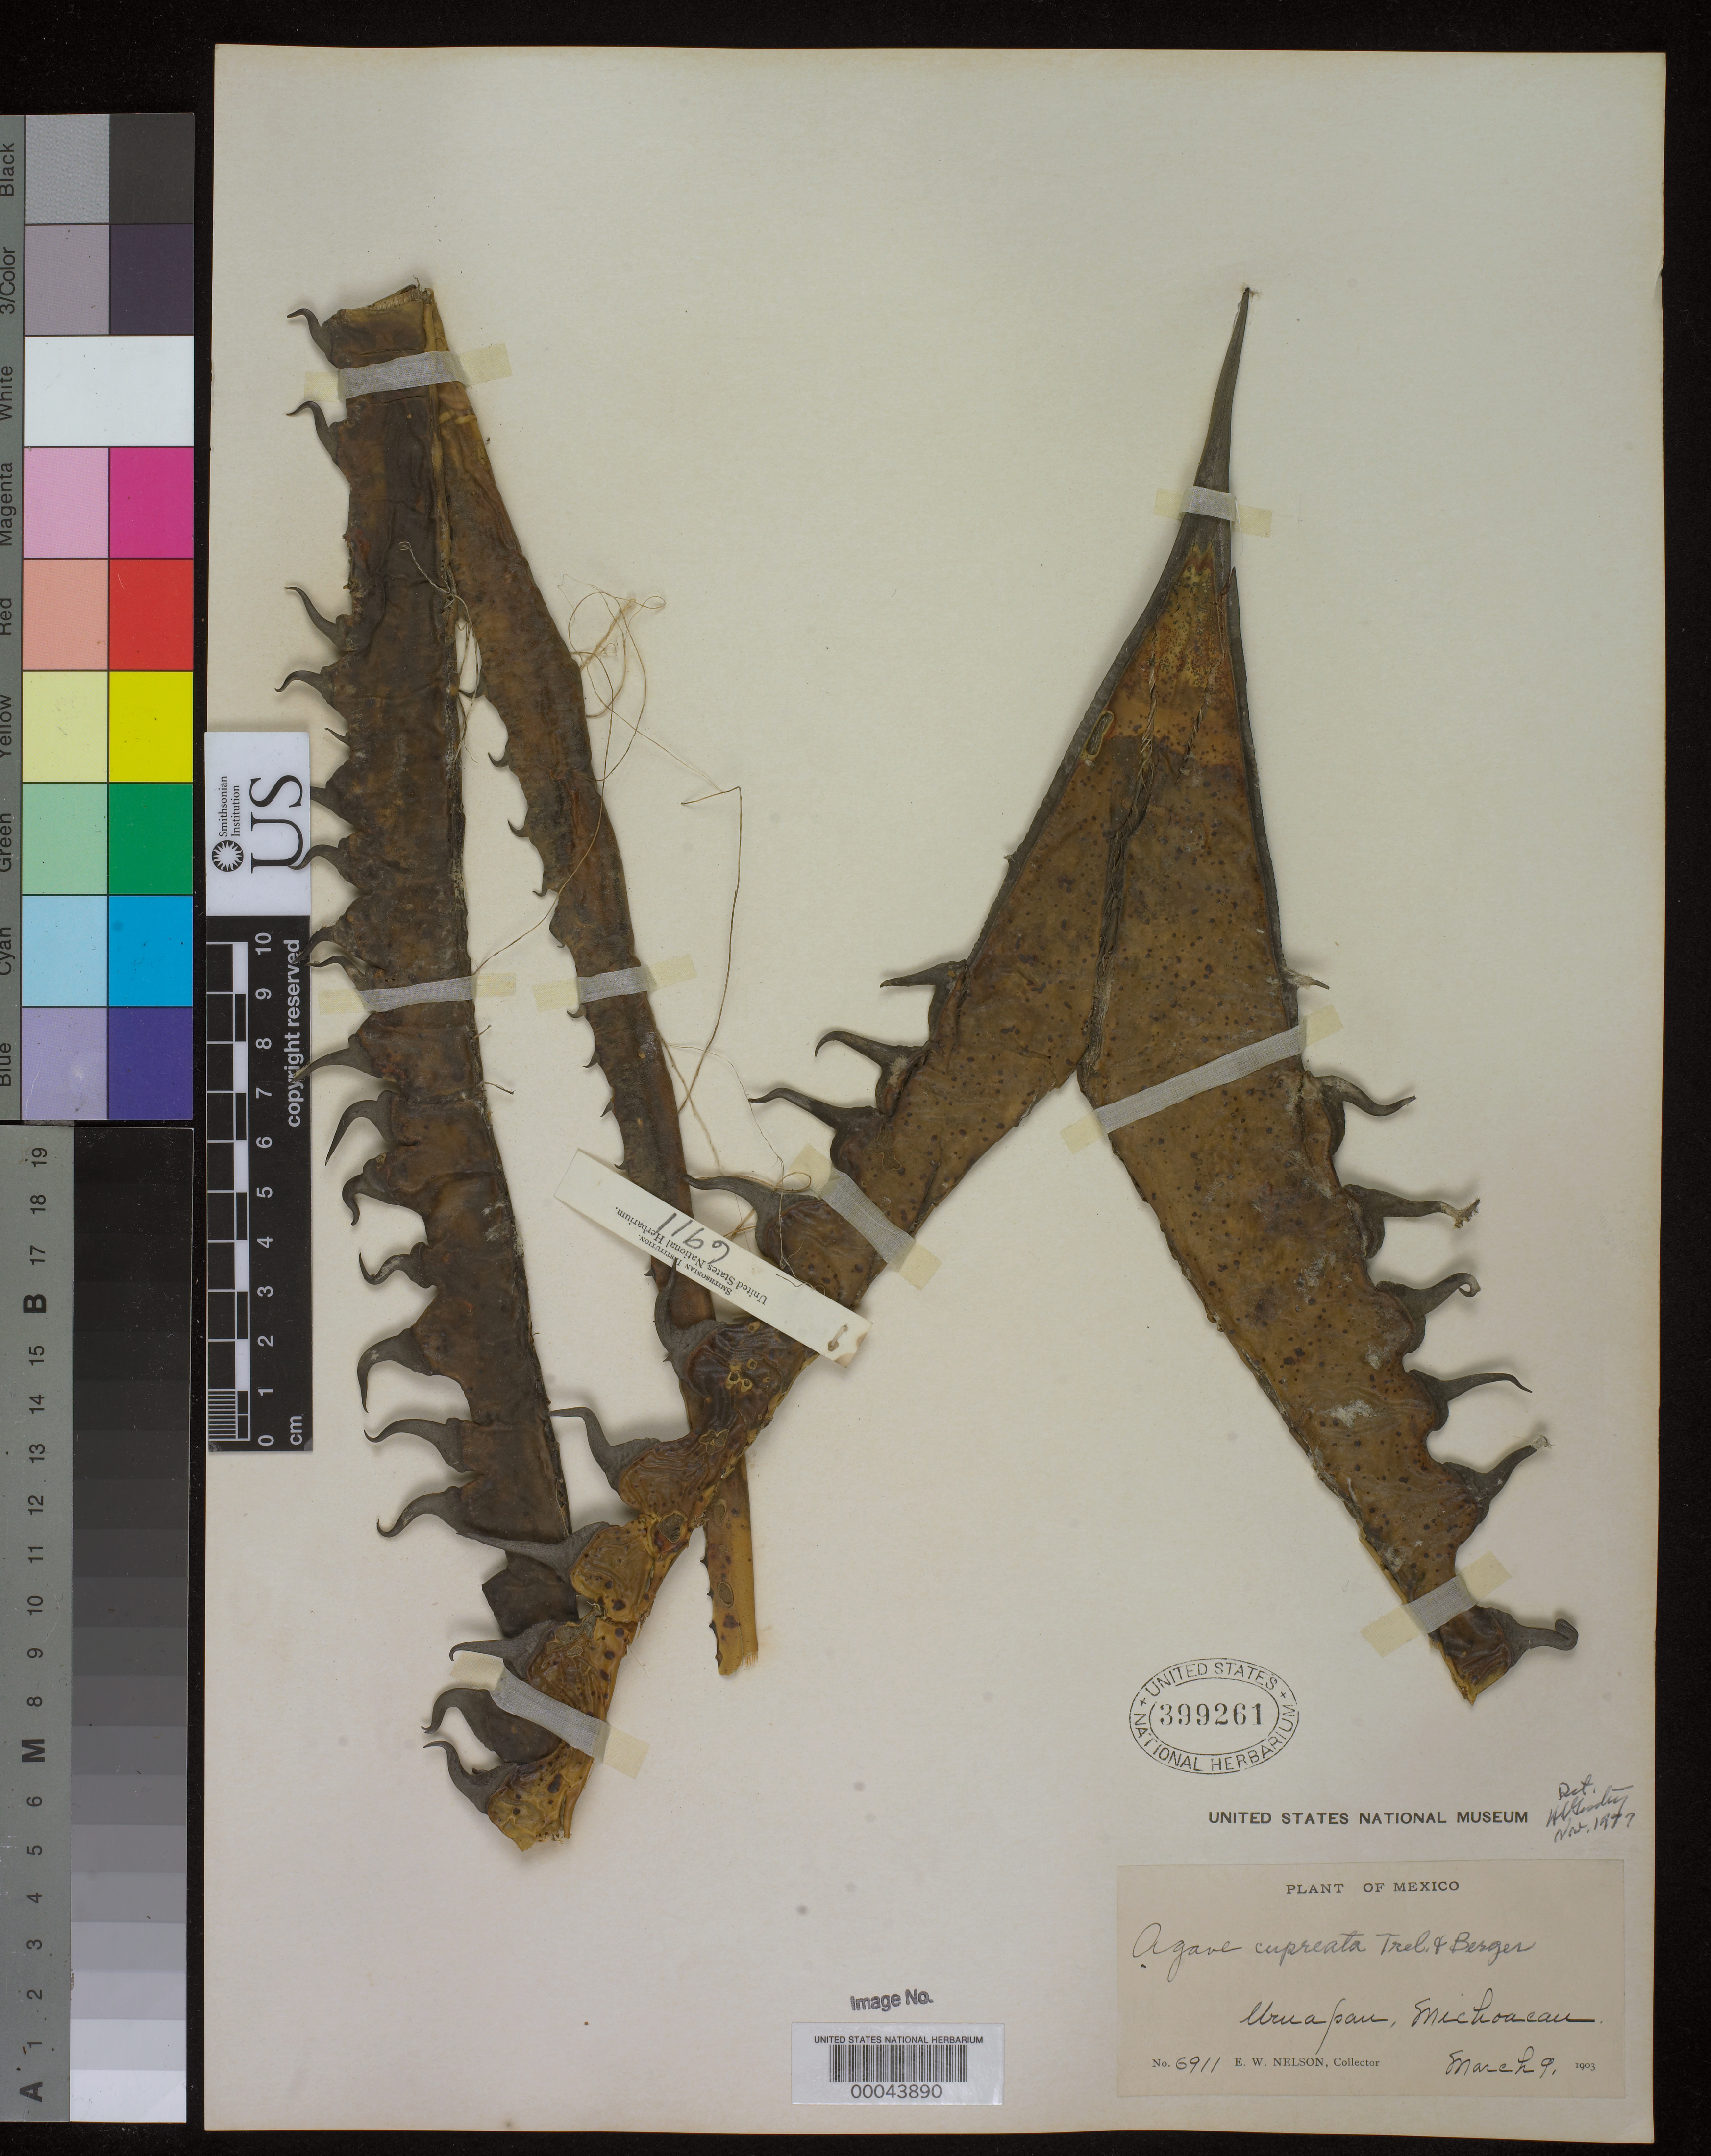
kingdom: Plantae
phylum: Tracheophyta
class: Liliopsida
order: Asparagales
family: Asparagaceae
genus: Agave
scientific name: Agave cupreata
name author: Trel. & A. Berger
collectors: E. W. Nelson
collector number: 6911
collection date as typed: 09 Mar 1903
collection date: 1903-03-09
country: Mexico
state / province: Michoacán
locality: Uruapun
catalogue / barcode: US 399261